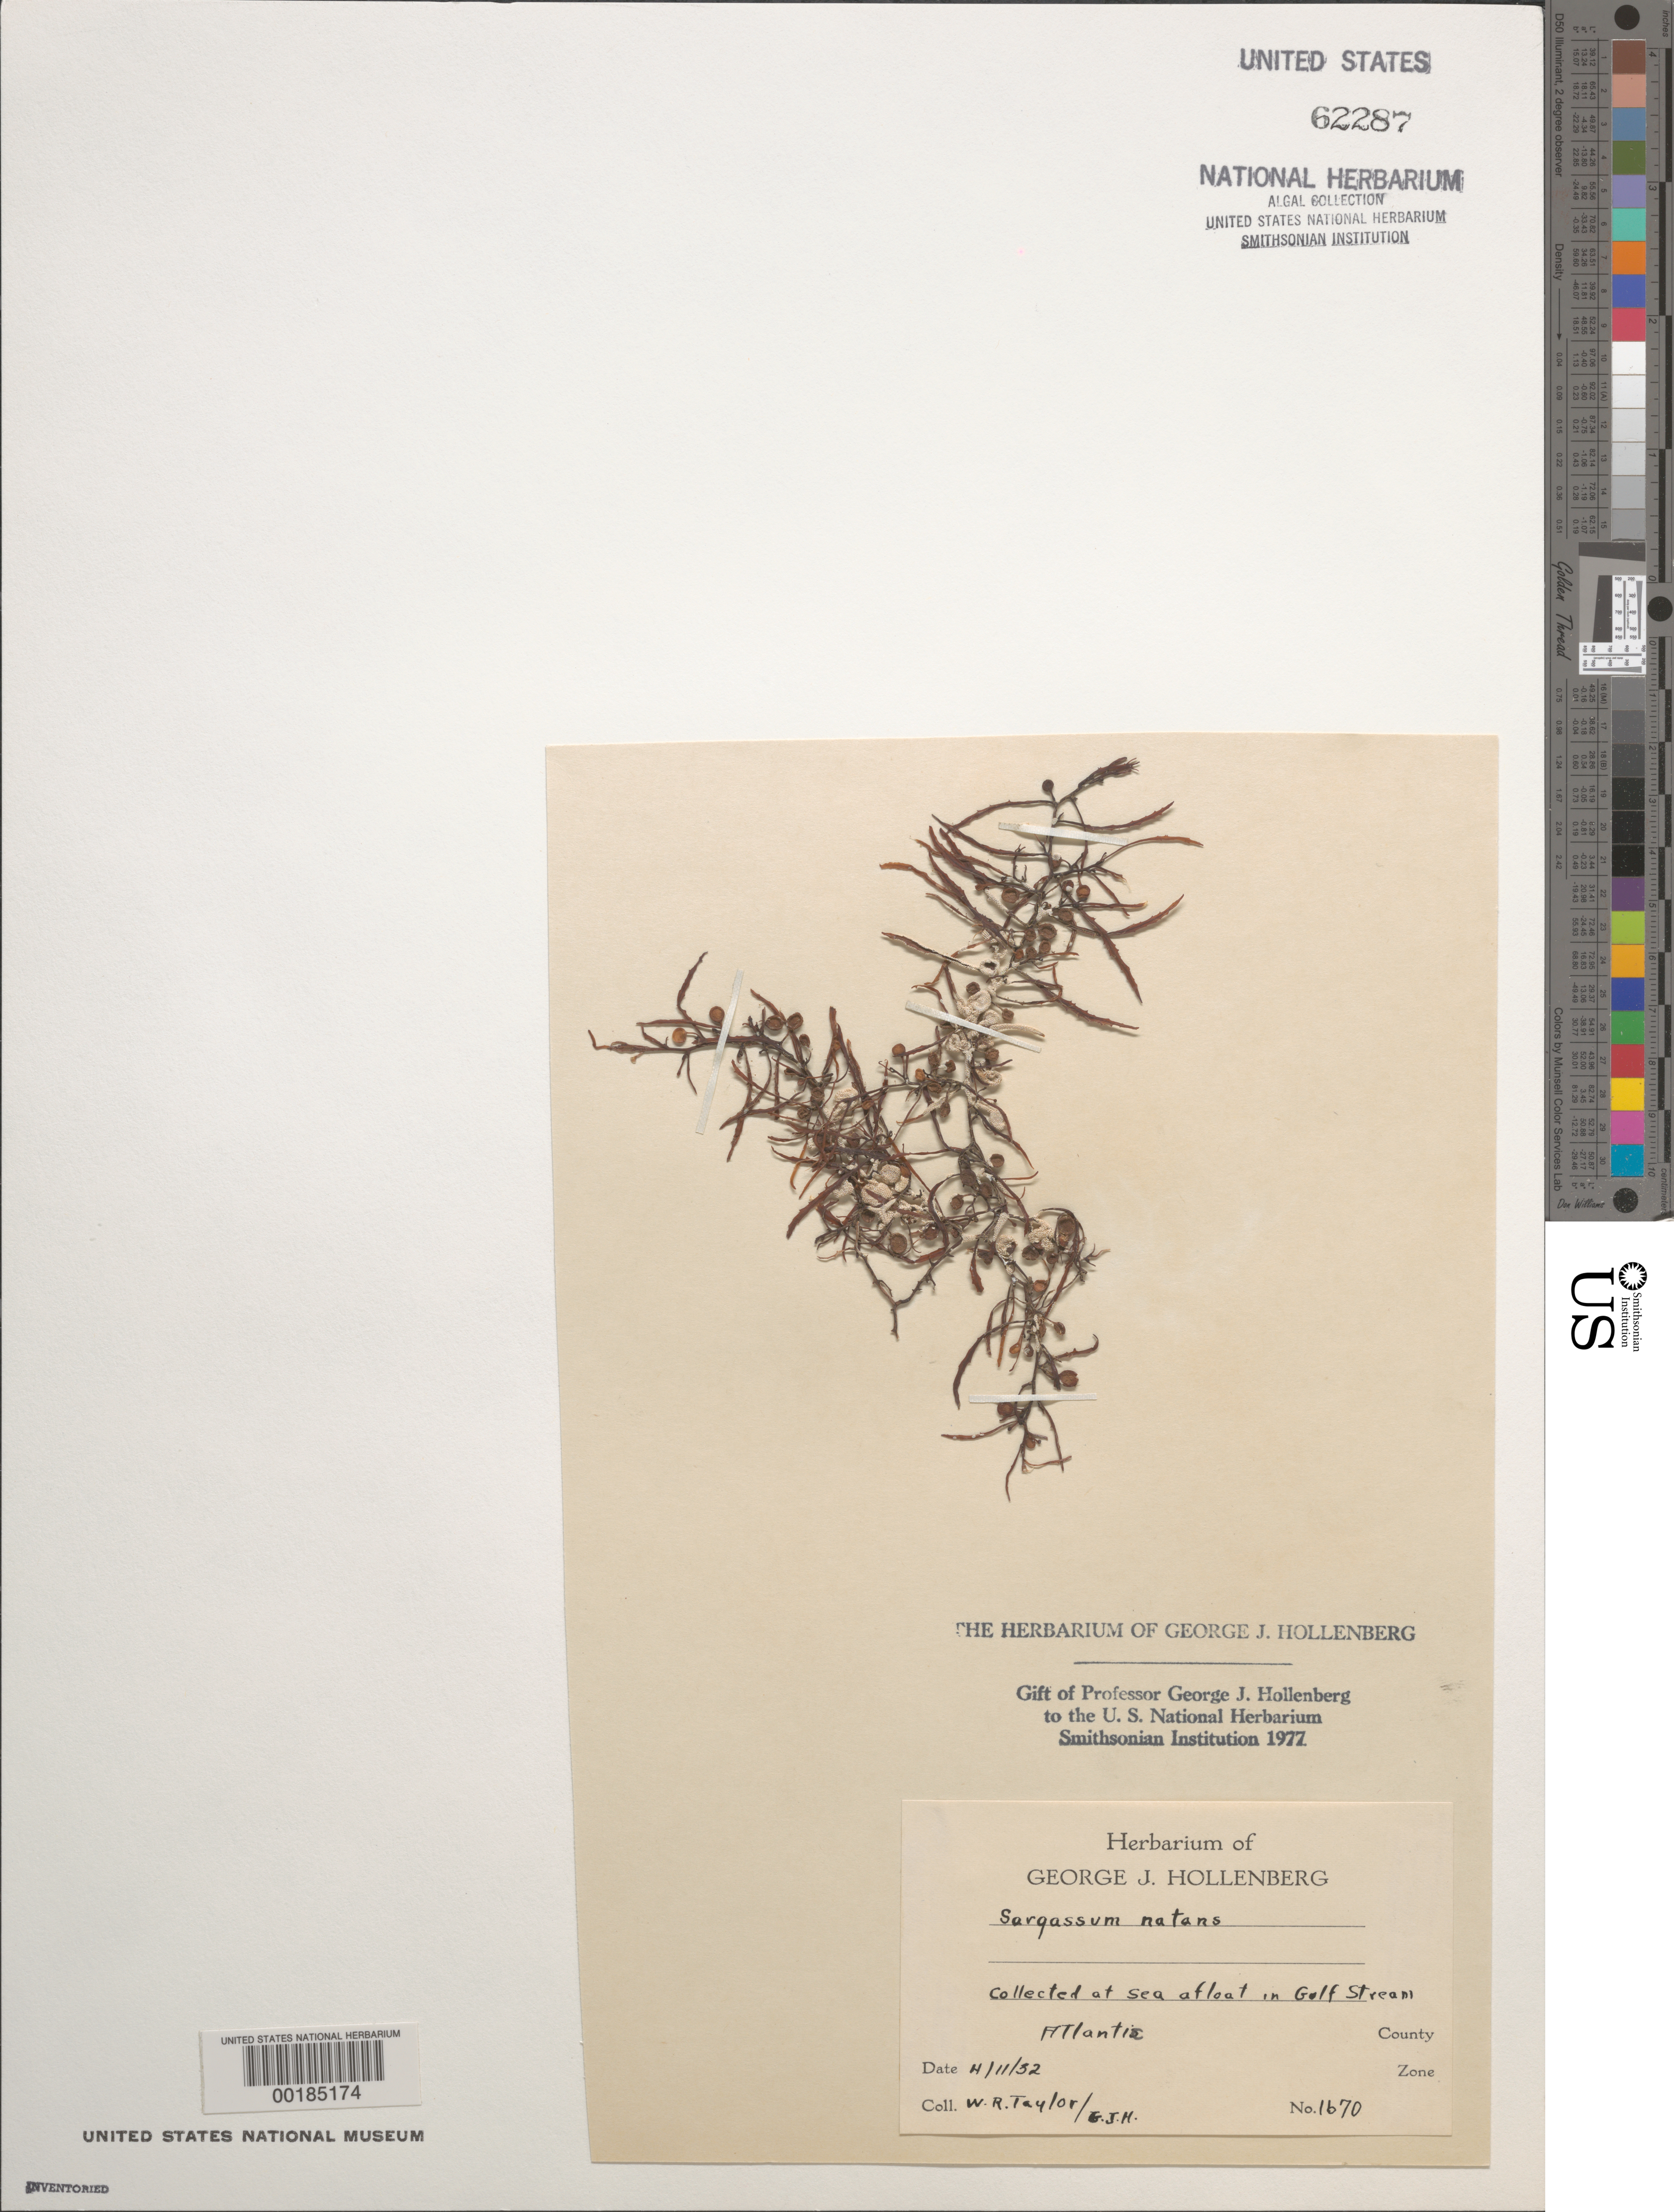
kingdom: Chromista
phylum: Ochrophyta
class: Phaeophyceae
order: Fucales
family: Sargassaceae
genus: Sargassum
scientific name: Sargassum natans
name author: (L.) Gaillon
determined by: Hollenberg, George J.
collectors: W. R. Taylor & G. Hollenberg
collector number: GJH 1670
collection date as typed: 11 Apr 1932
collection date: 1932-04-11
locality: Gulf stream, atlantic ocean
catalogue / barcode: US 62287